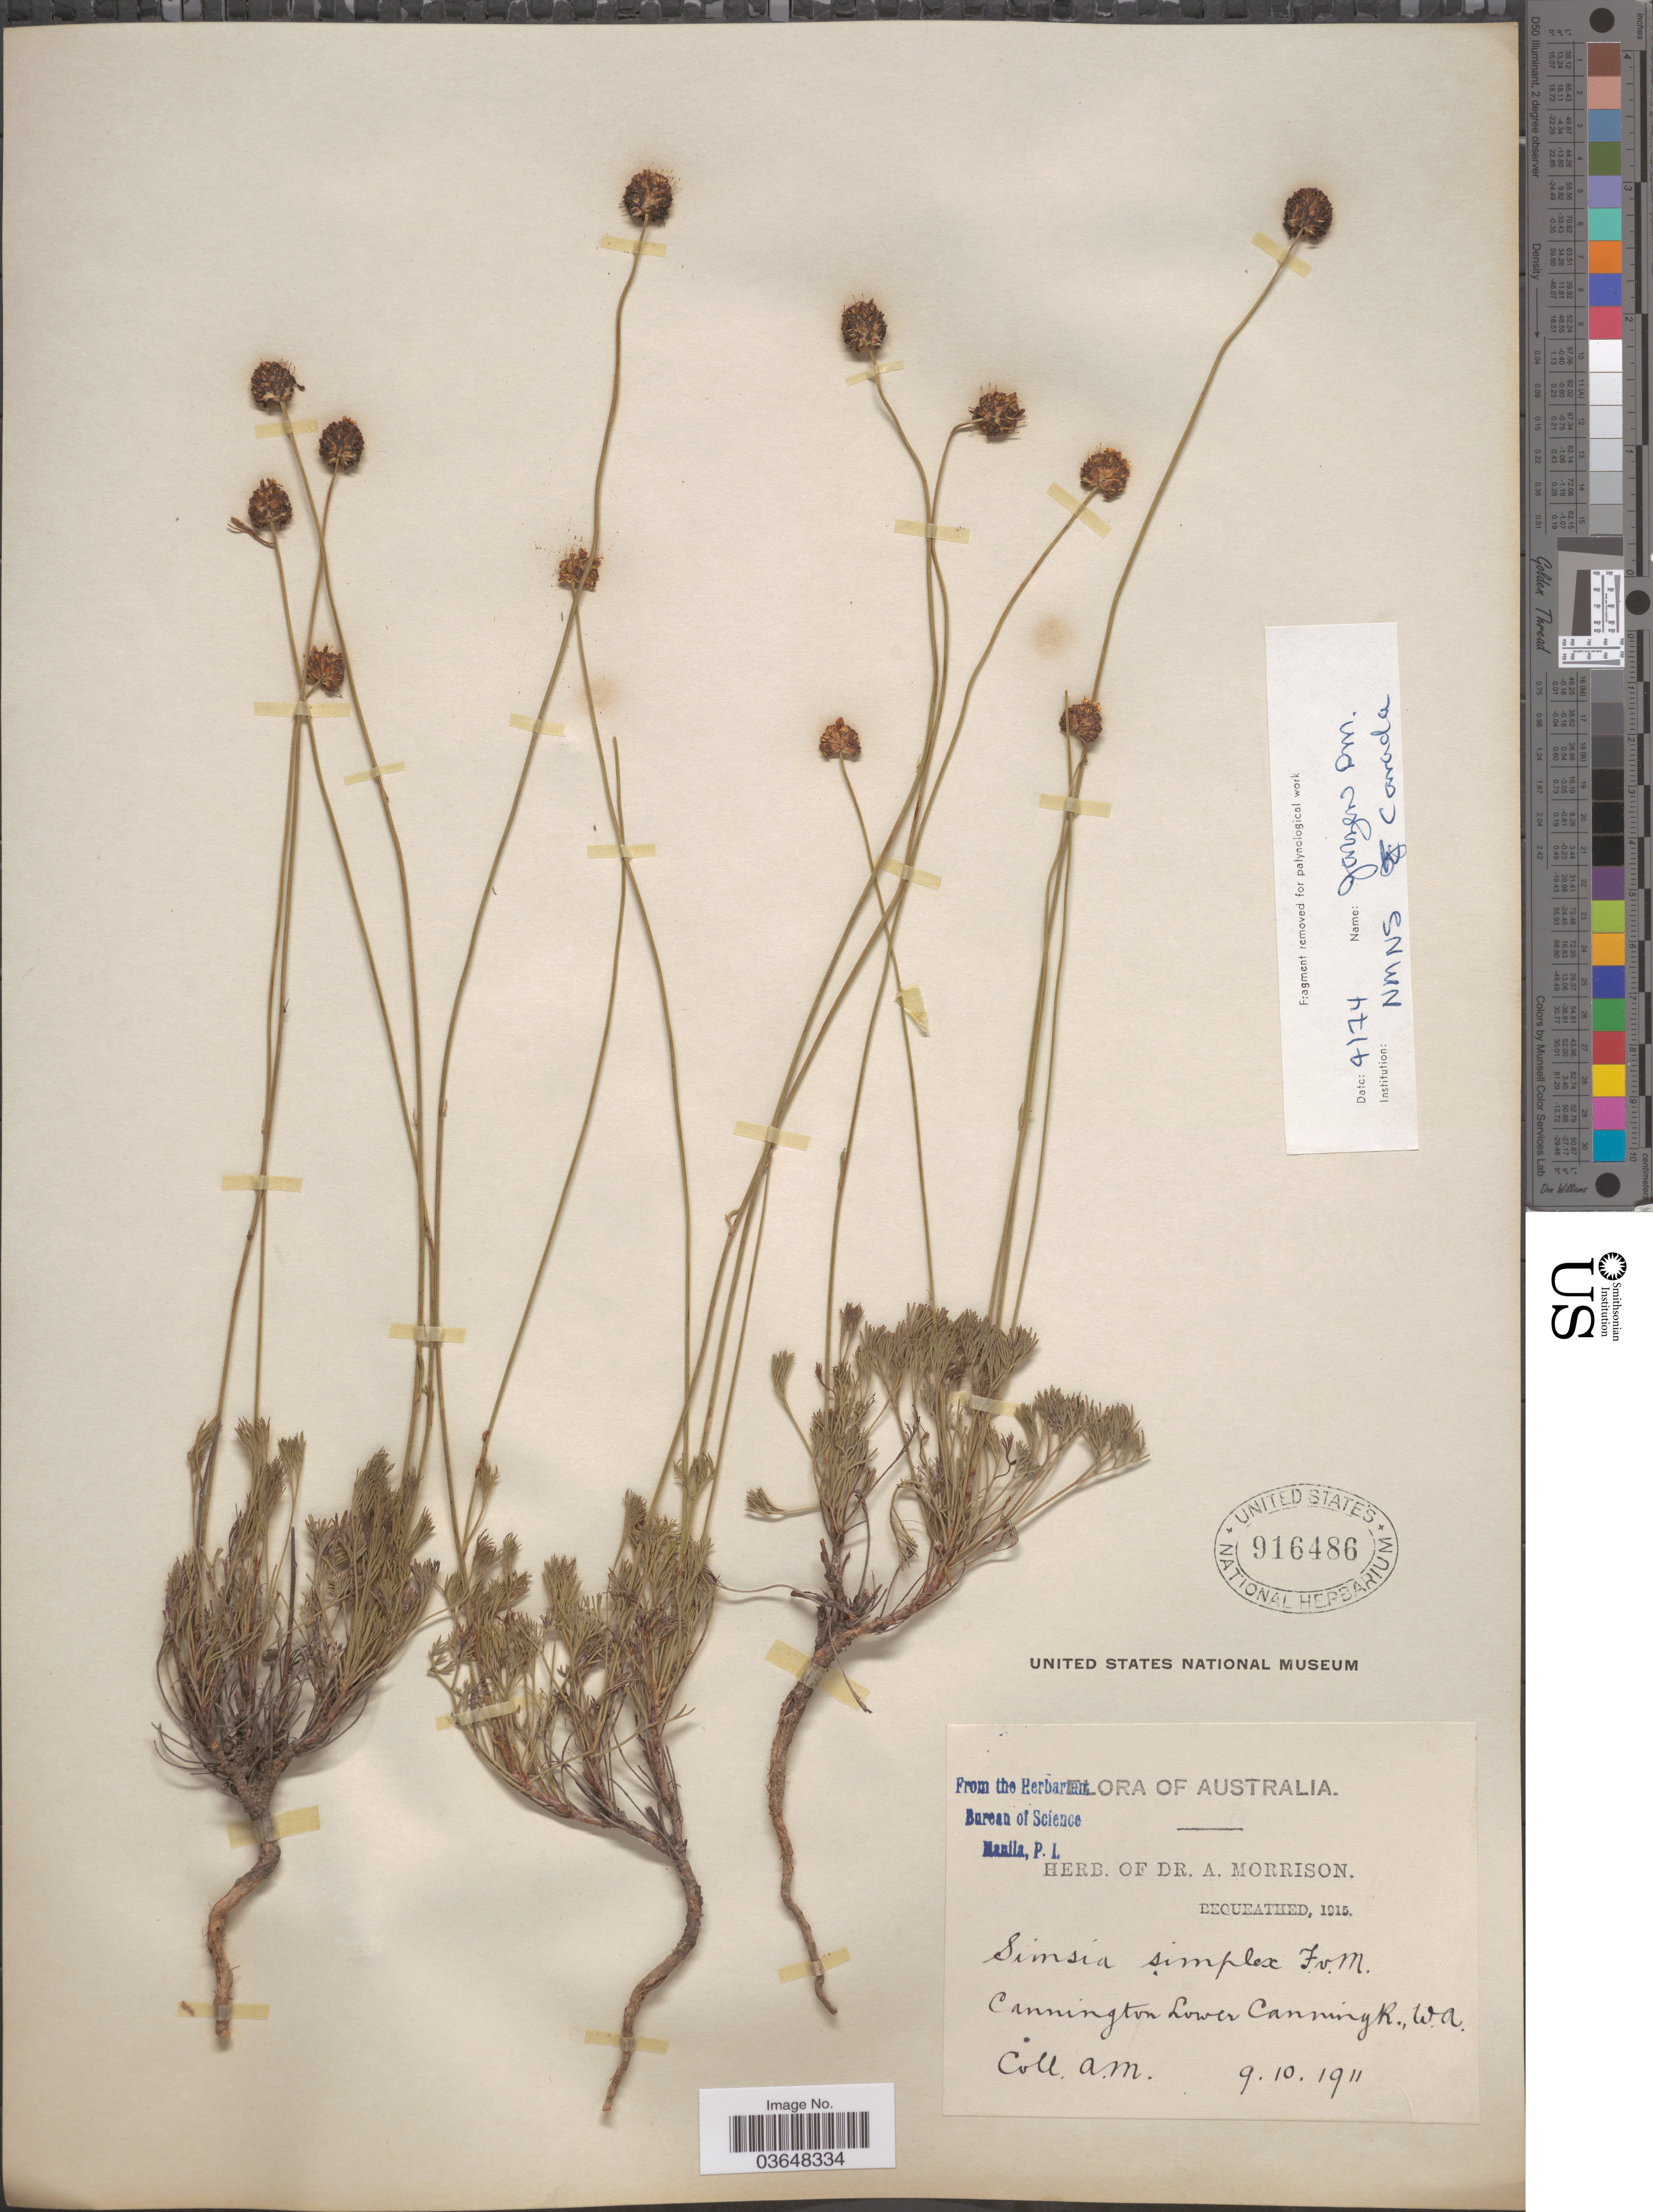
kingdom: Plantae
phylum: Tracheophyta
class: Magnoliopsida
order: Proteales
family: Proteaceae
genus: Stirlingia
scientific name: Stirlingia simplex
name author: Lindl.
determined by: Strong, Mark T., (BOT), Smithsonian Institution - National Museum of Natural History (UNITED STATES)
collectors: A. Morrison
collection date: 1911-10-09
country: Australia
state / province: Western Australia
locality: Cannington Lower Canning R.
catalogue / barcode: US 916486